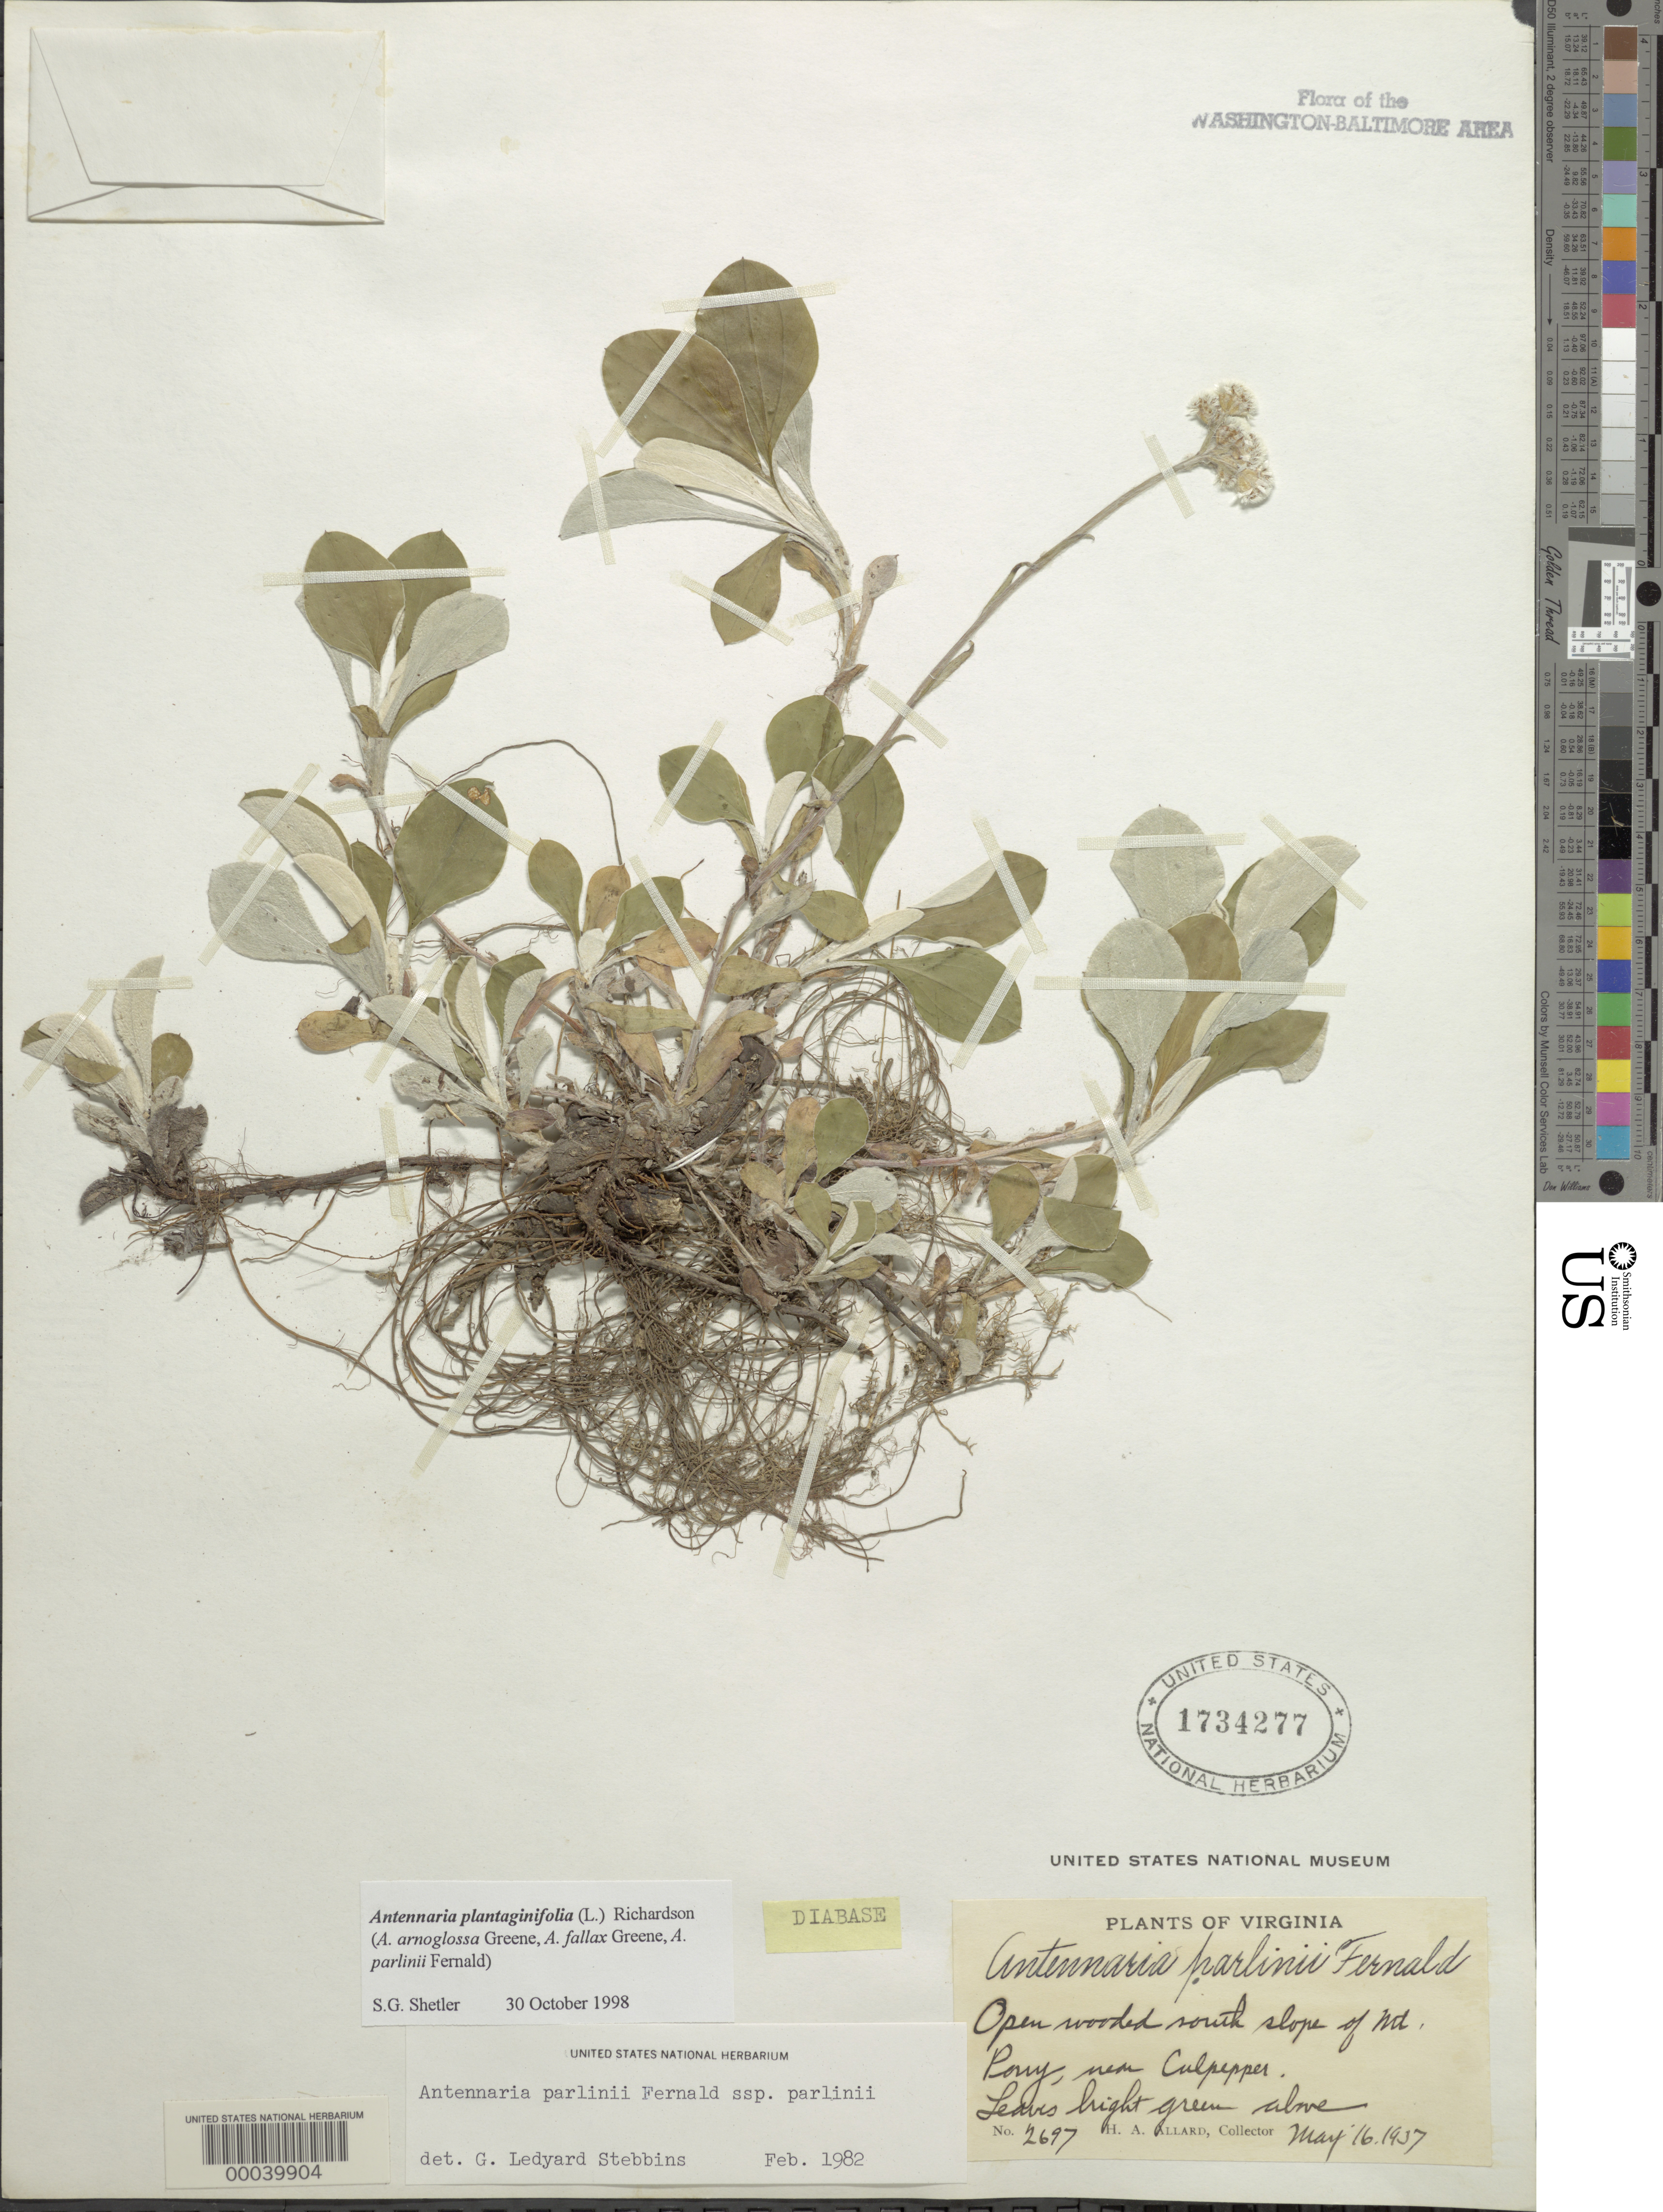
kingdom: Plantae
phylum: Tracheophyta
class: Magnoliopsida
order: Asterales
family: Asteraceae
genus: Antennaria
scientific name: Antennaria plantaginifolia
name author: (L.) Richardson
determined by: Stebbins, G. L.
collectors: H. A. Allard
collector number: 2697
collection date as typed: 16 May 1937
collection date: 1937-05-16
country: United States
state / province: Virginia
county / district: Culpeper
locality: South slope of Pony Mountain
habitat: Open woods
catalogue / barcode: US 1734277